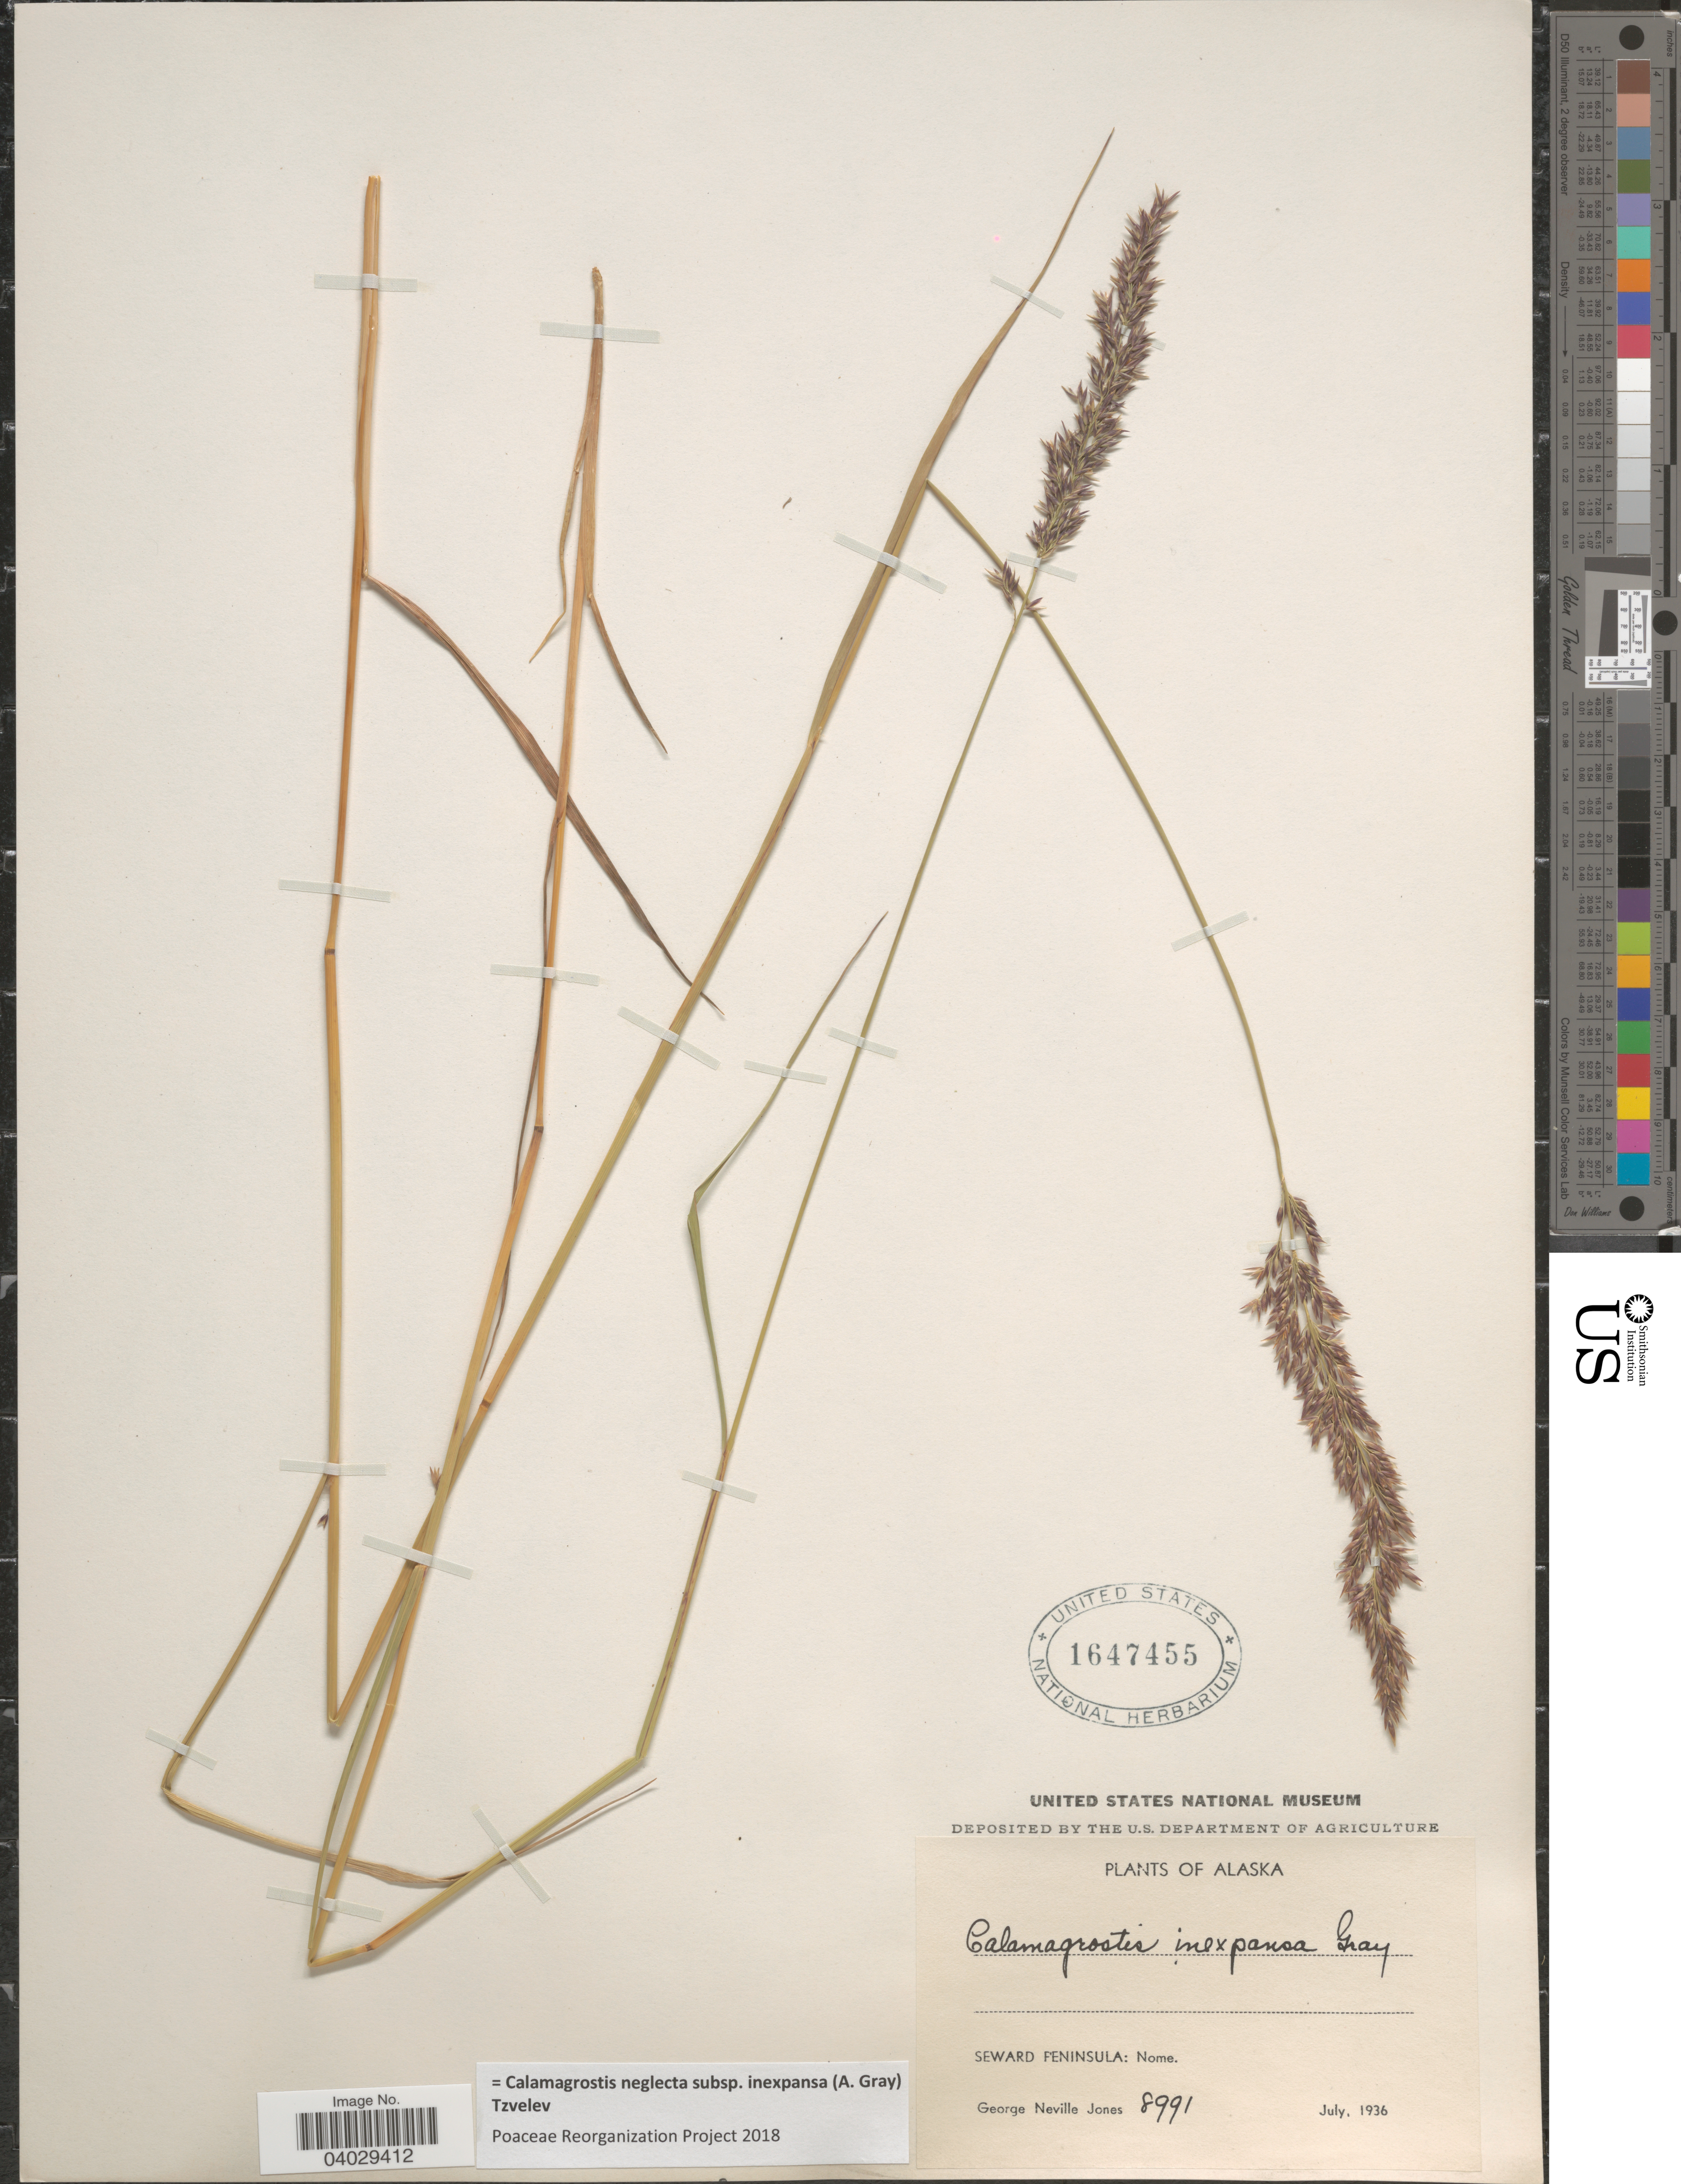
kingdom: Plantae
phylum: Tracheophyta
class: Liliopsida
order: Poales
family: Poaceae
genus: Calamagrostis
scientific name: Calamagrostis neglecta subsp. inexpansa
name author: (A. Gray) Tzvelev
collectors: G. N. Jones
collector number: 8991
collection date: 1936-07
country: United States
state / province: Alaska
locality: Seward Peninsula: Nome.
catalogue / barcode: US 1647455